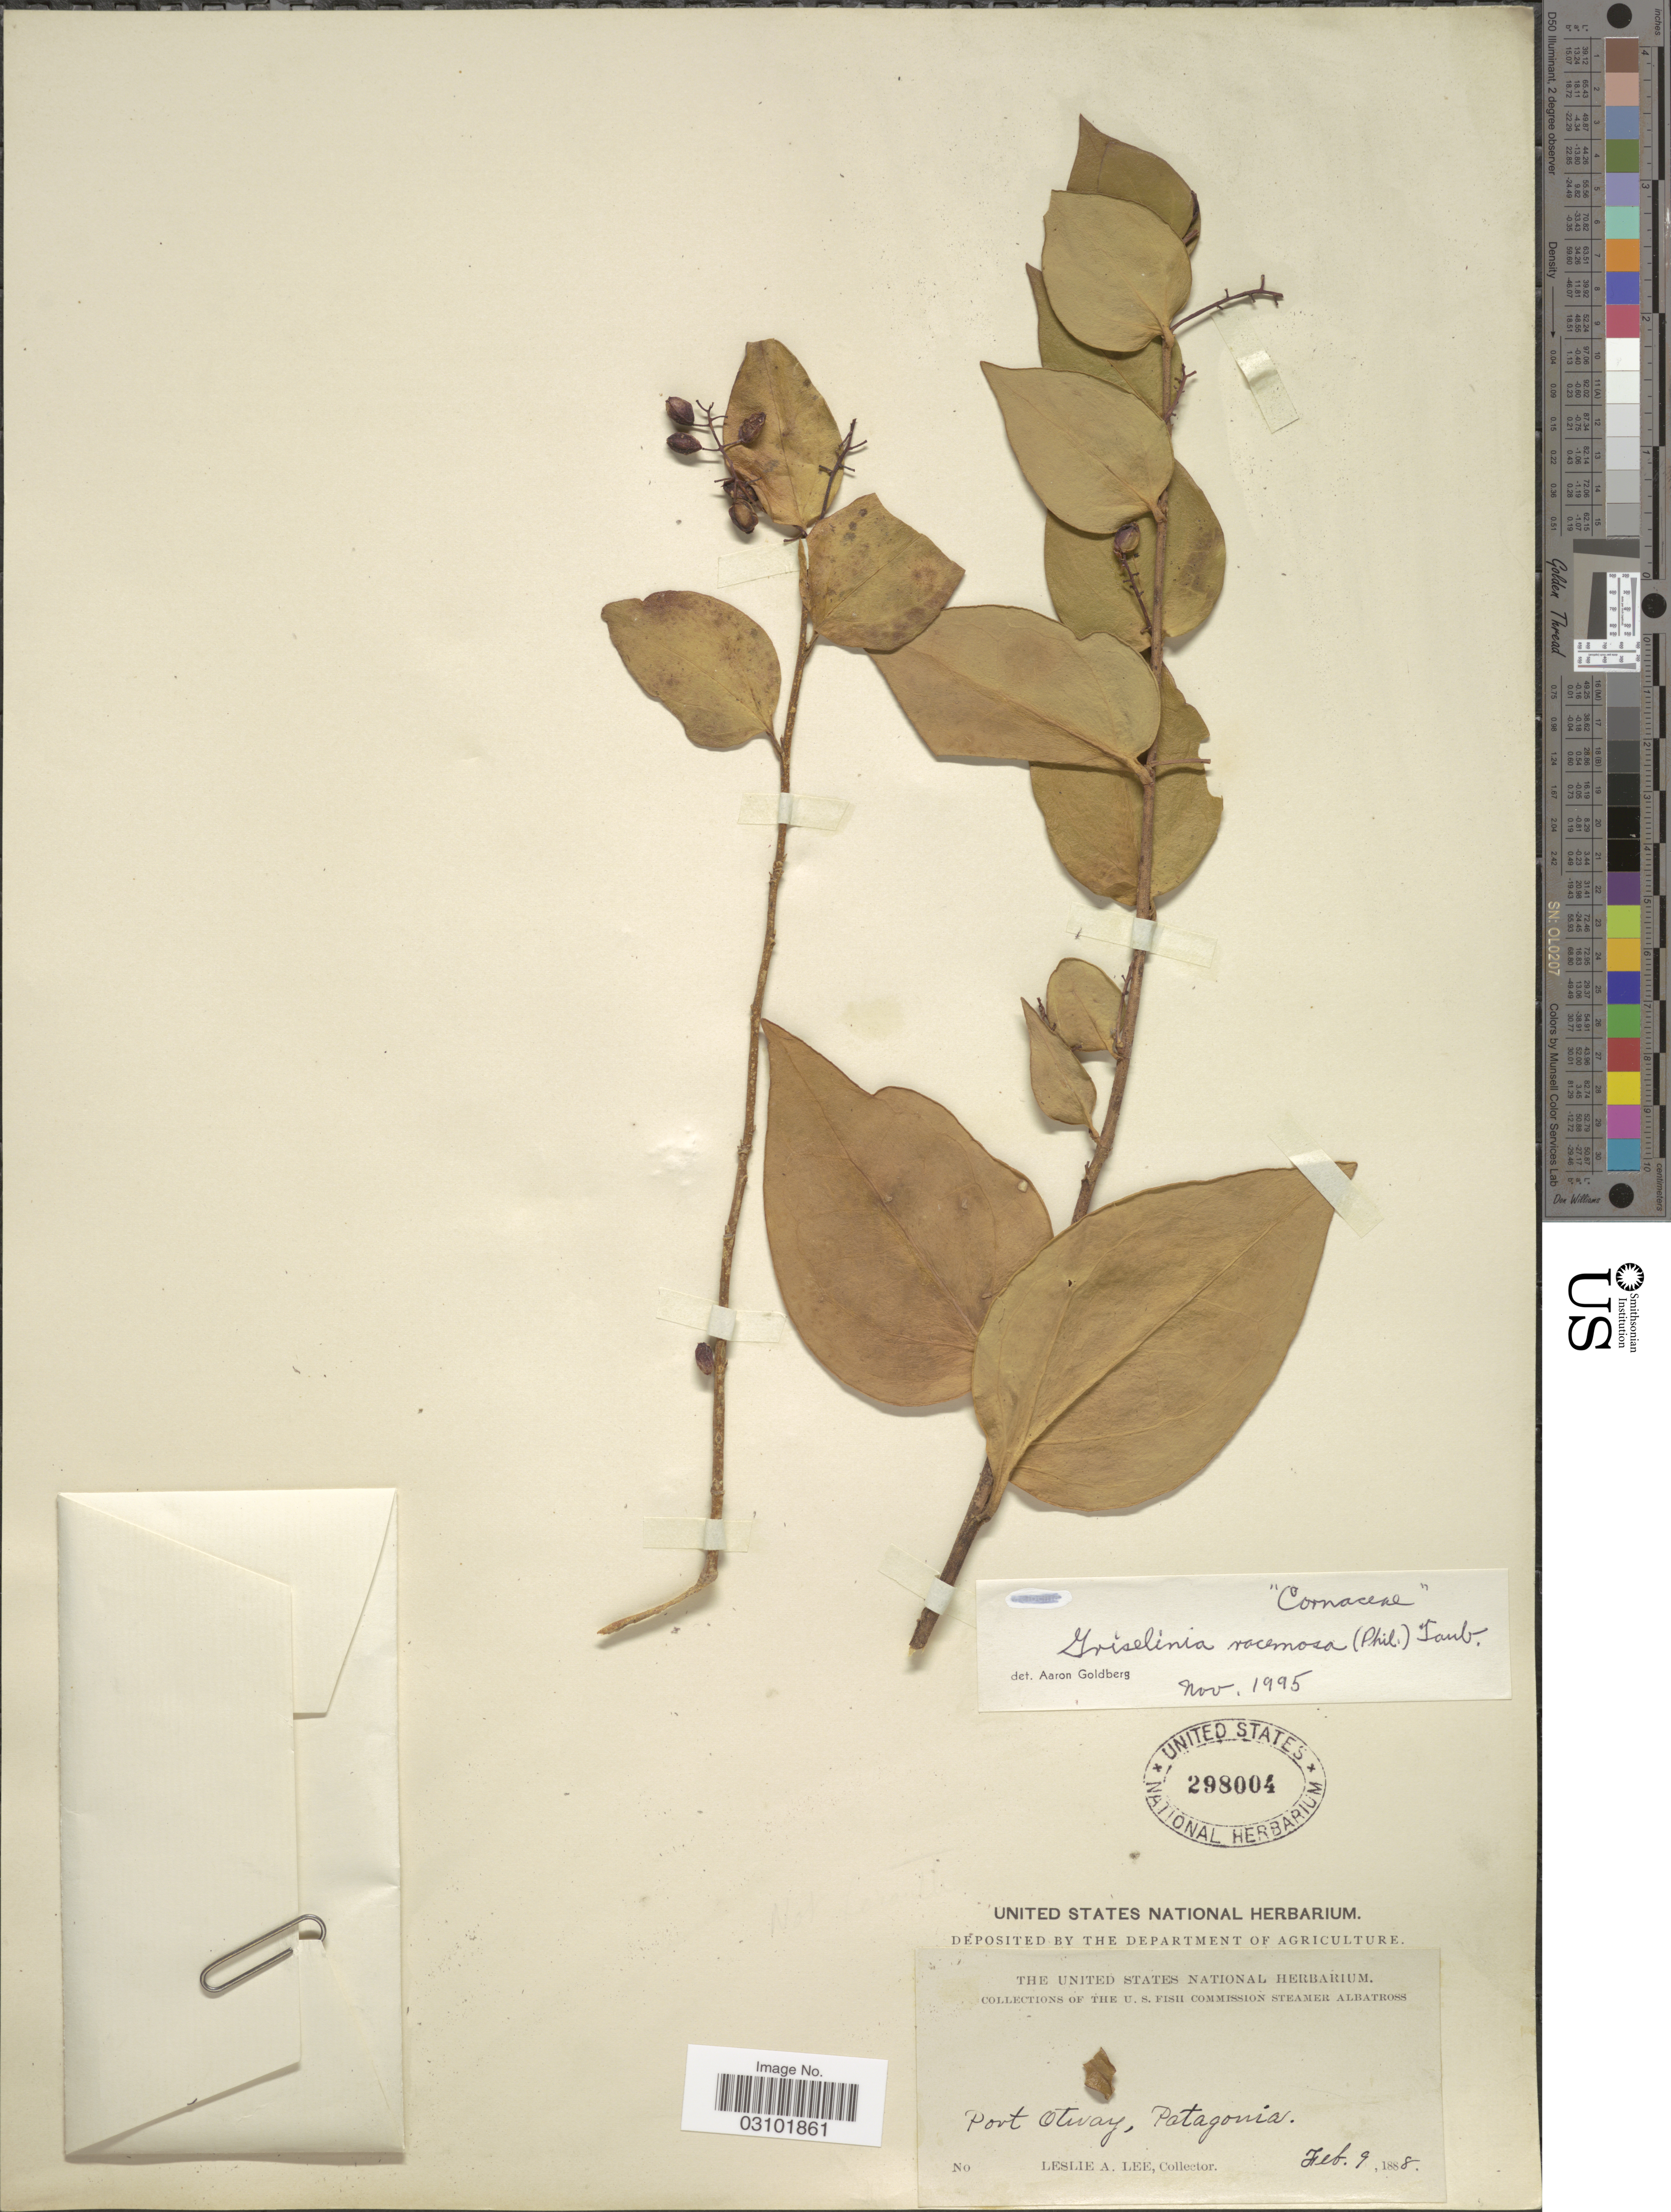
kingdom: Plantae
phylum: Tracheophyta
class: Magnoliopsida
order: Apiales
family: Griseliniaceae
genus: Griselinia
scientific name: Griselinia racemosa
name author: (Phil.) Taub.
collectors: L. Lee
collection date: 1888-02-09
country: Chile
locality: Port Otway, Patagonia.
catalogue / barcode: US 298004